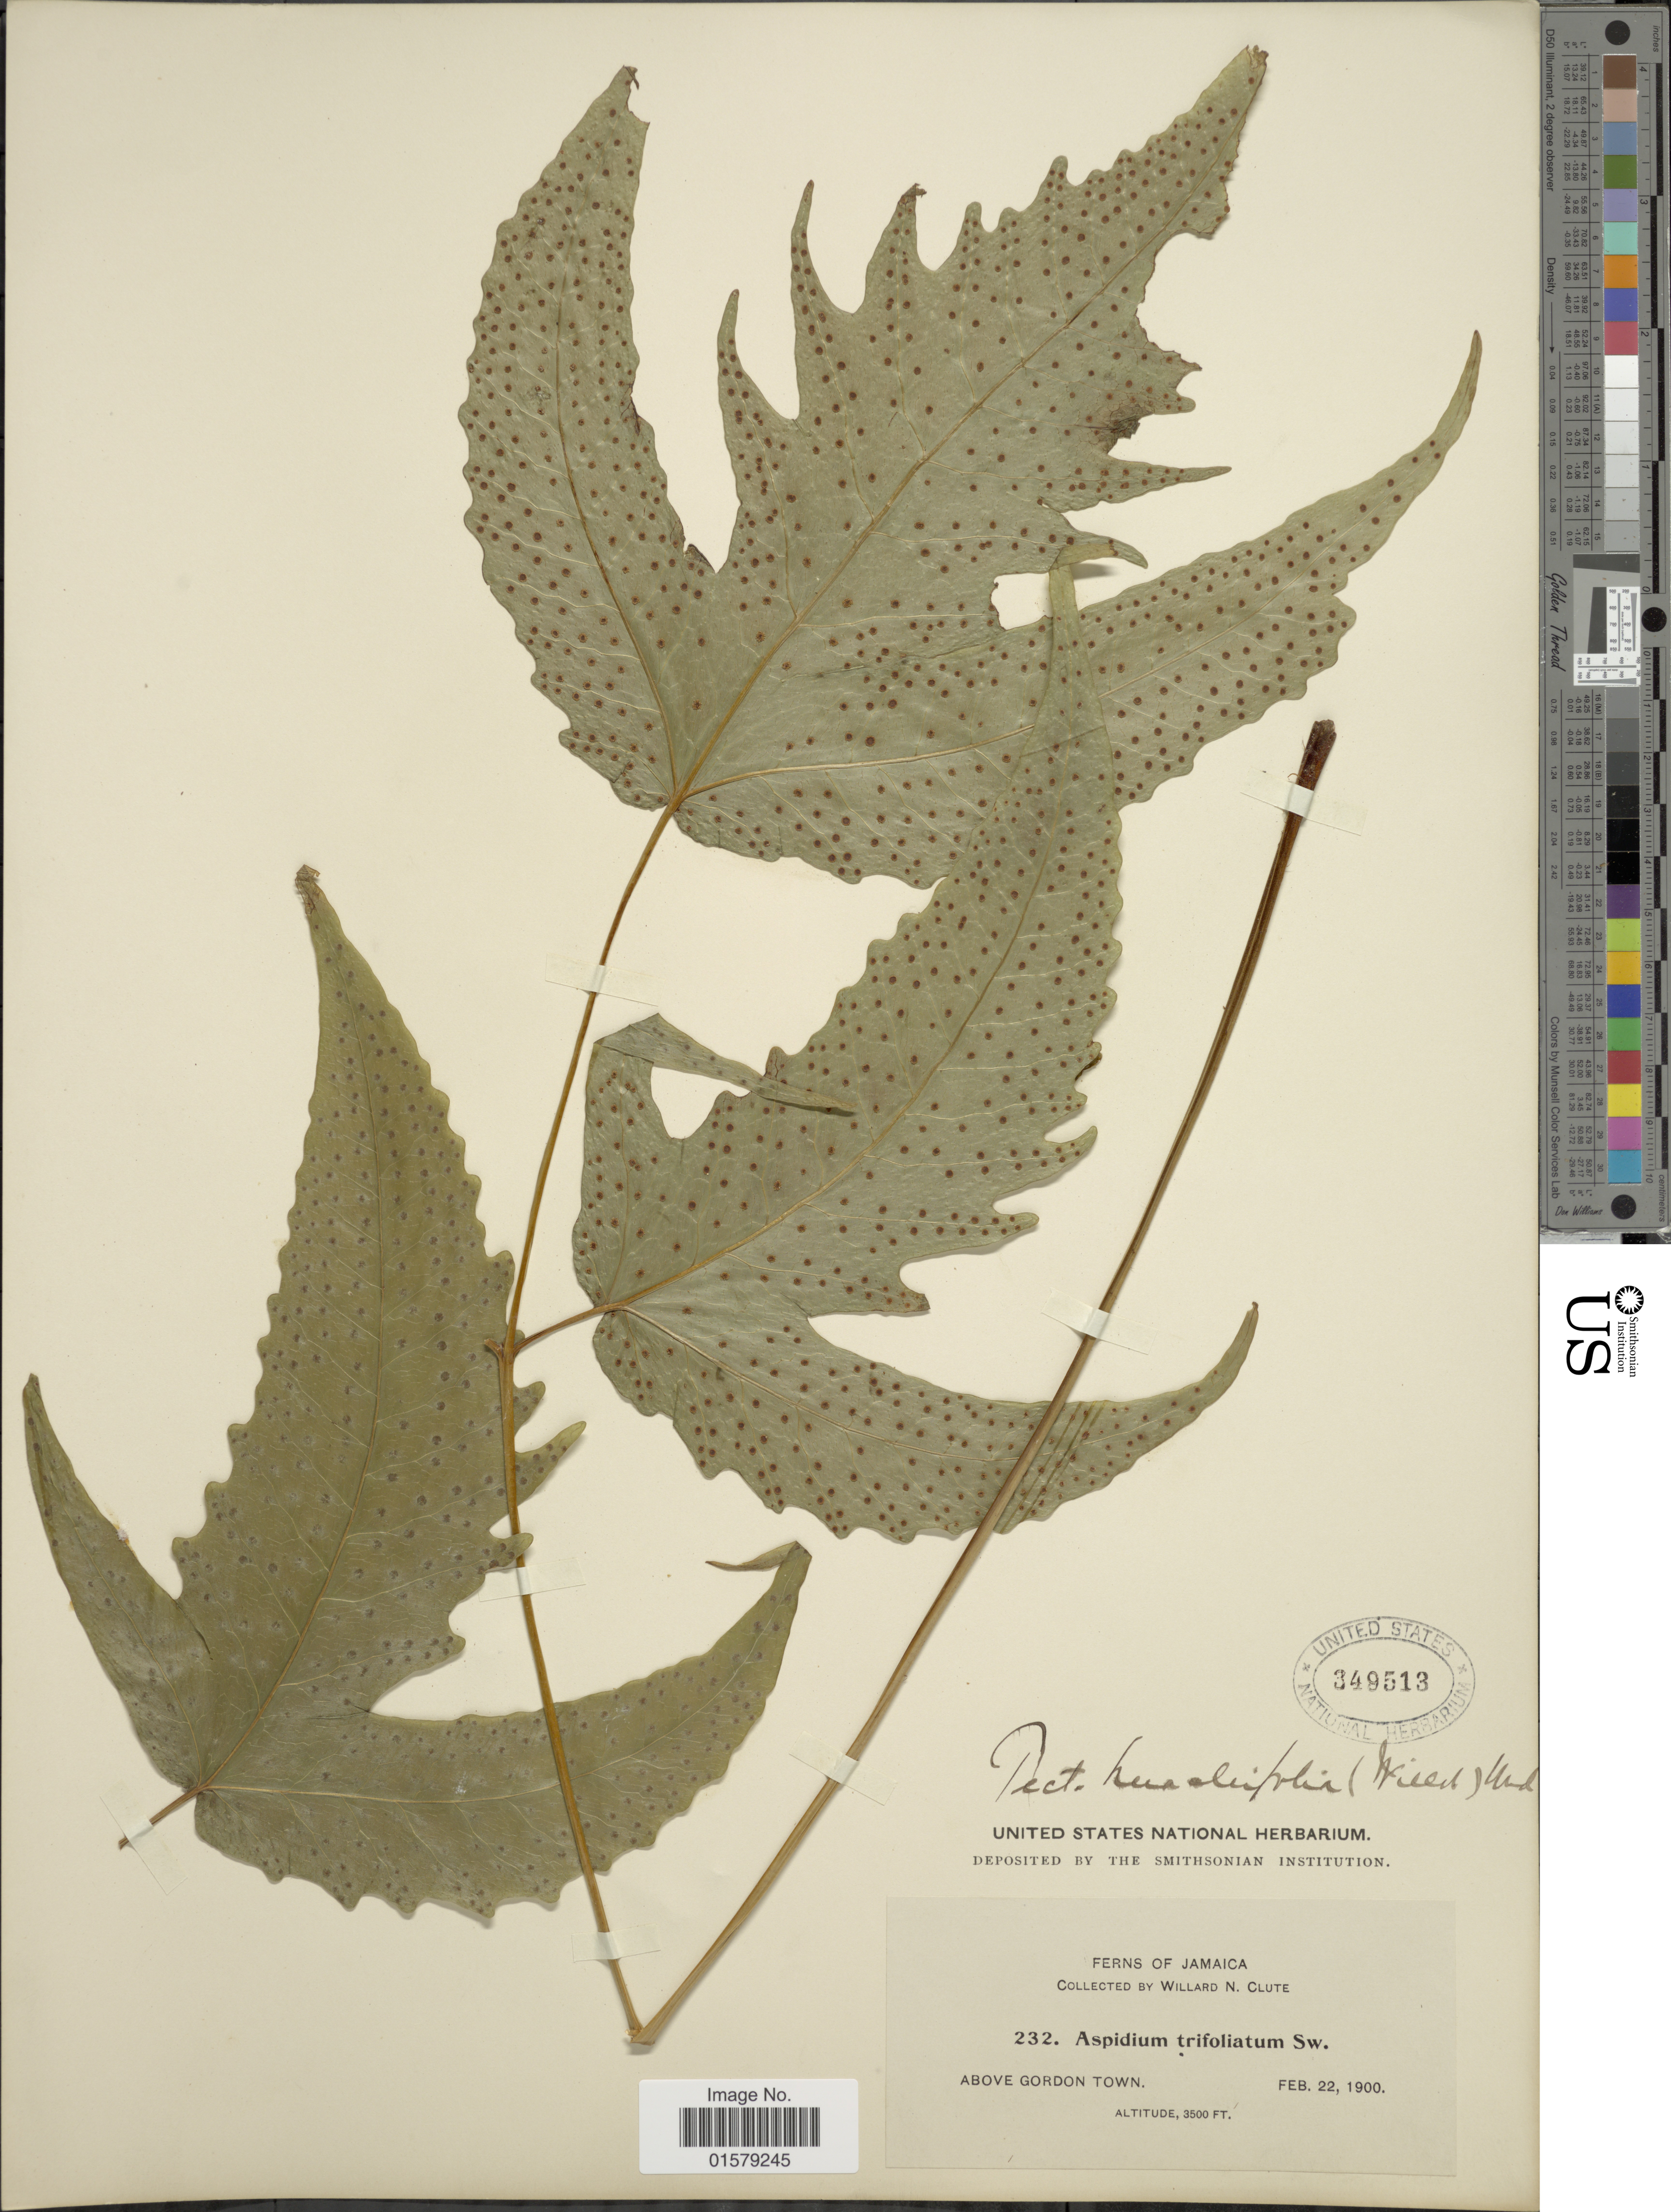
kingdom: Plantae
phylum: Tracheophyta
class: Polypodiopsida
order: Polypodiales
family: Tectariaceae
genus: Tectaria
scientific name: Tectaria heracleifolia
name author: (Willd.) Underw.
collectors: W. N. Clute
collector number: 232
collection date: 1900-02-22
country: Jamaica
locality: Above Gordon Town.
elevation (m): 1067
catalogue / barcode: US 349513